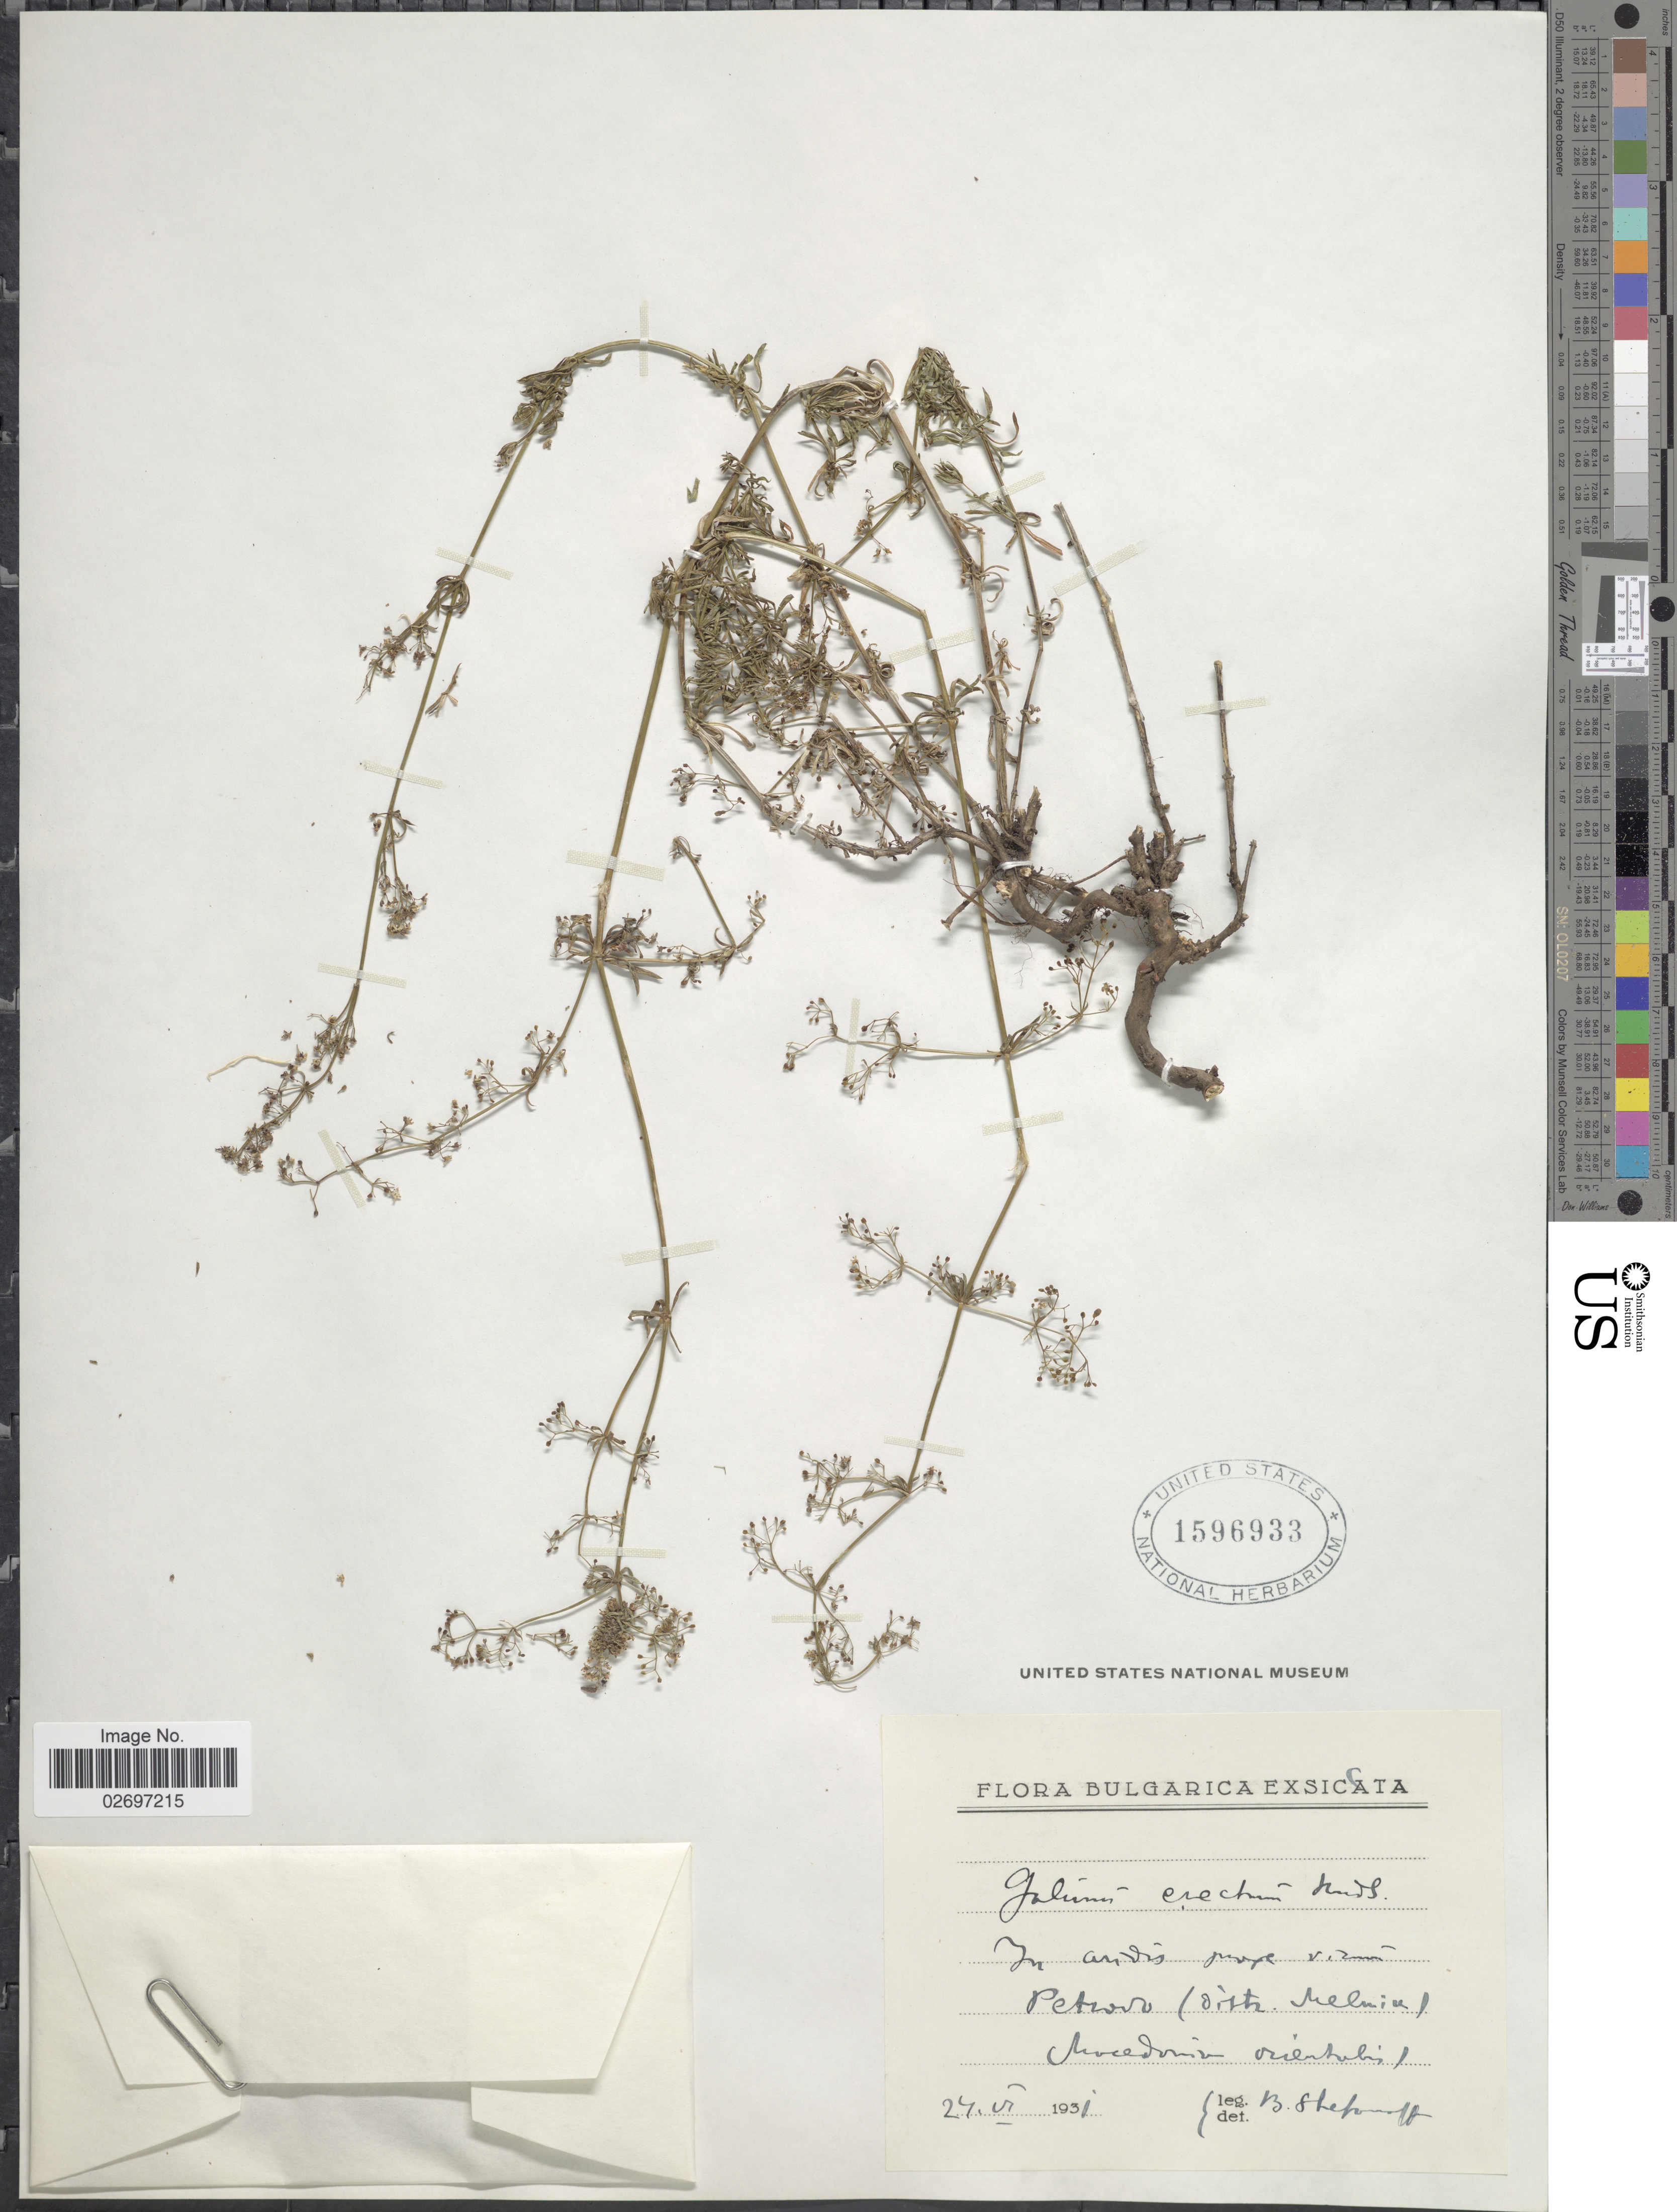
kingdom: Plantae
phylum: Tracheophyta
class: Magnoliopsida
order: Gentianales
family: Rubiaceae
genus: Galium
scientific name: Galium erectum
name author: Huds.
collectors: B. Stefanoff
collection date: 1931-06-24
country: Bulgaria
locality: In aridis prope Pirin, Petrovo (Distr. Melnik), Macedonia orientalis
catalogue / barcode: US 1596933